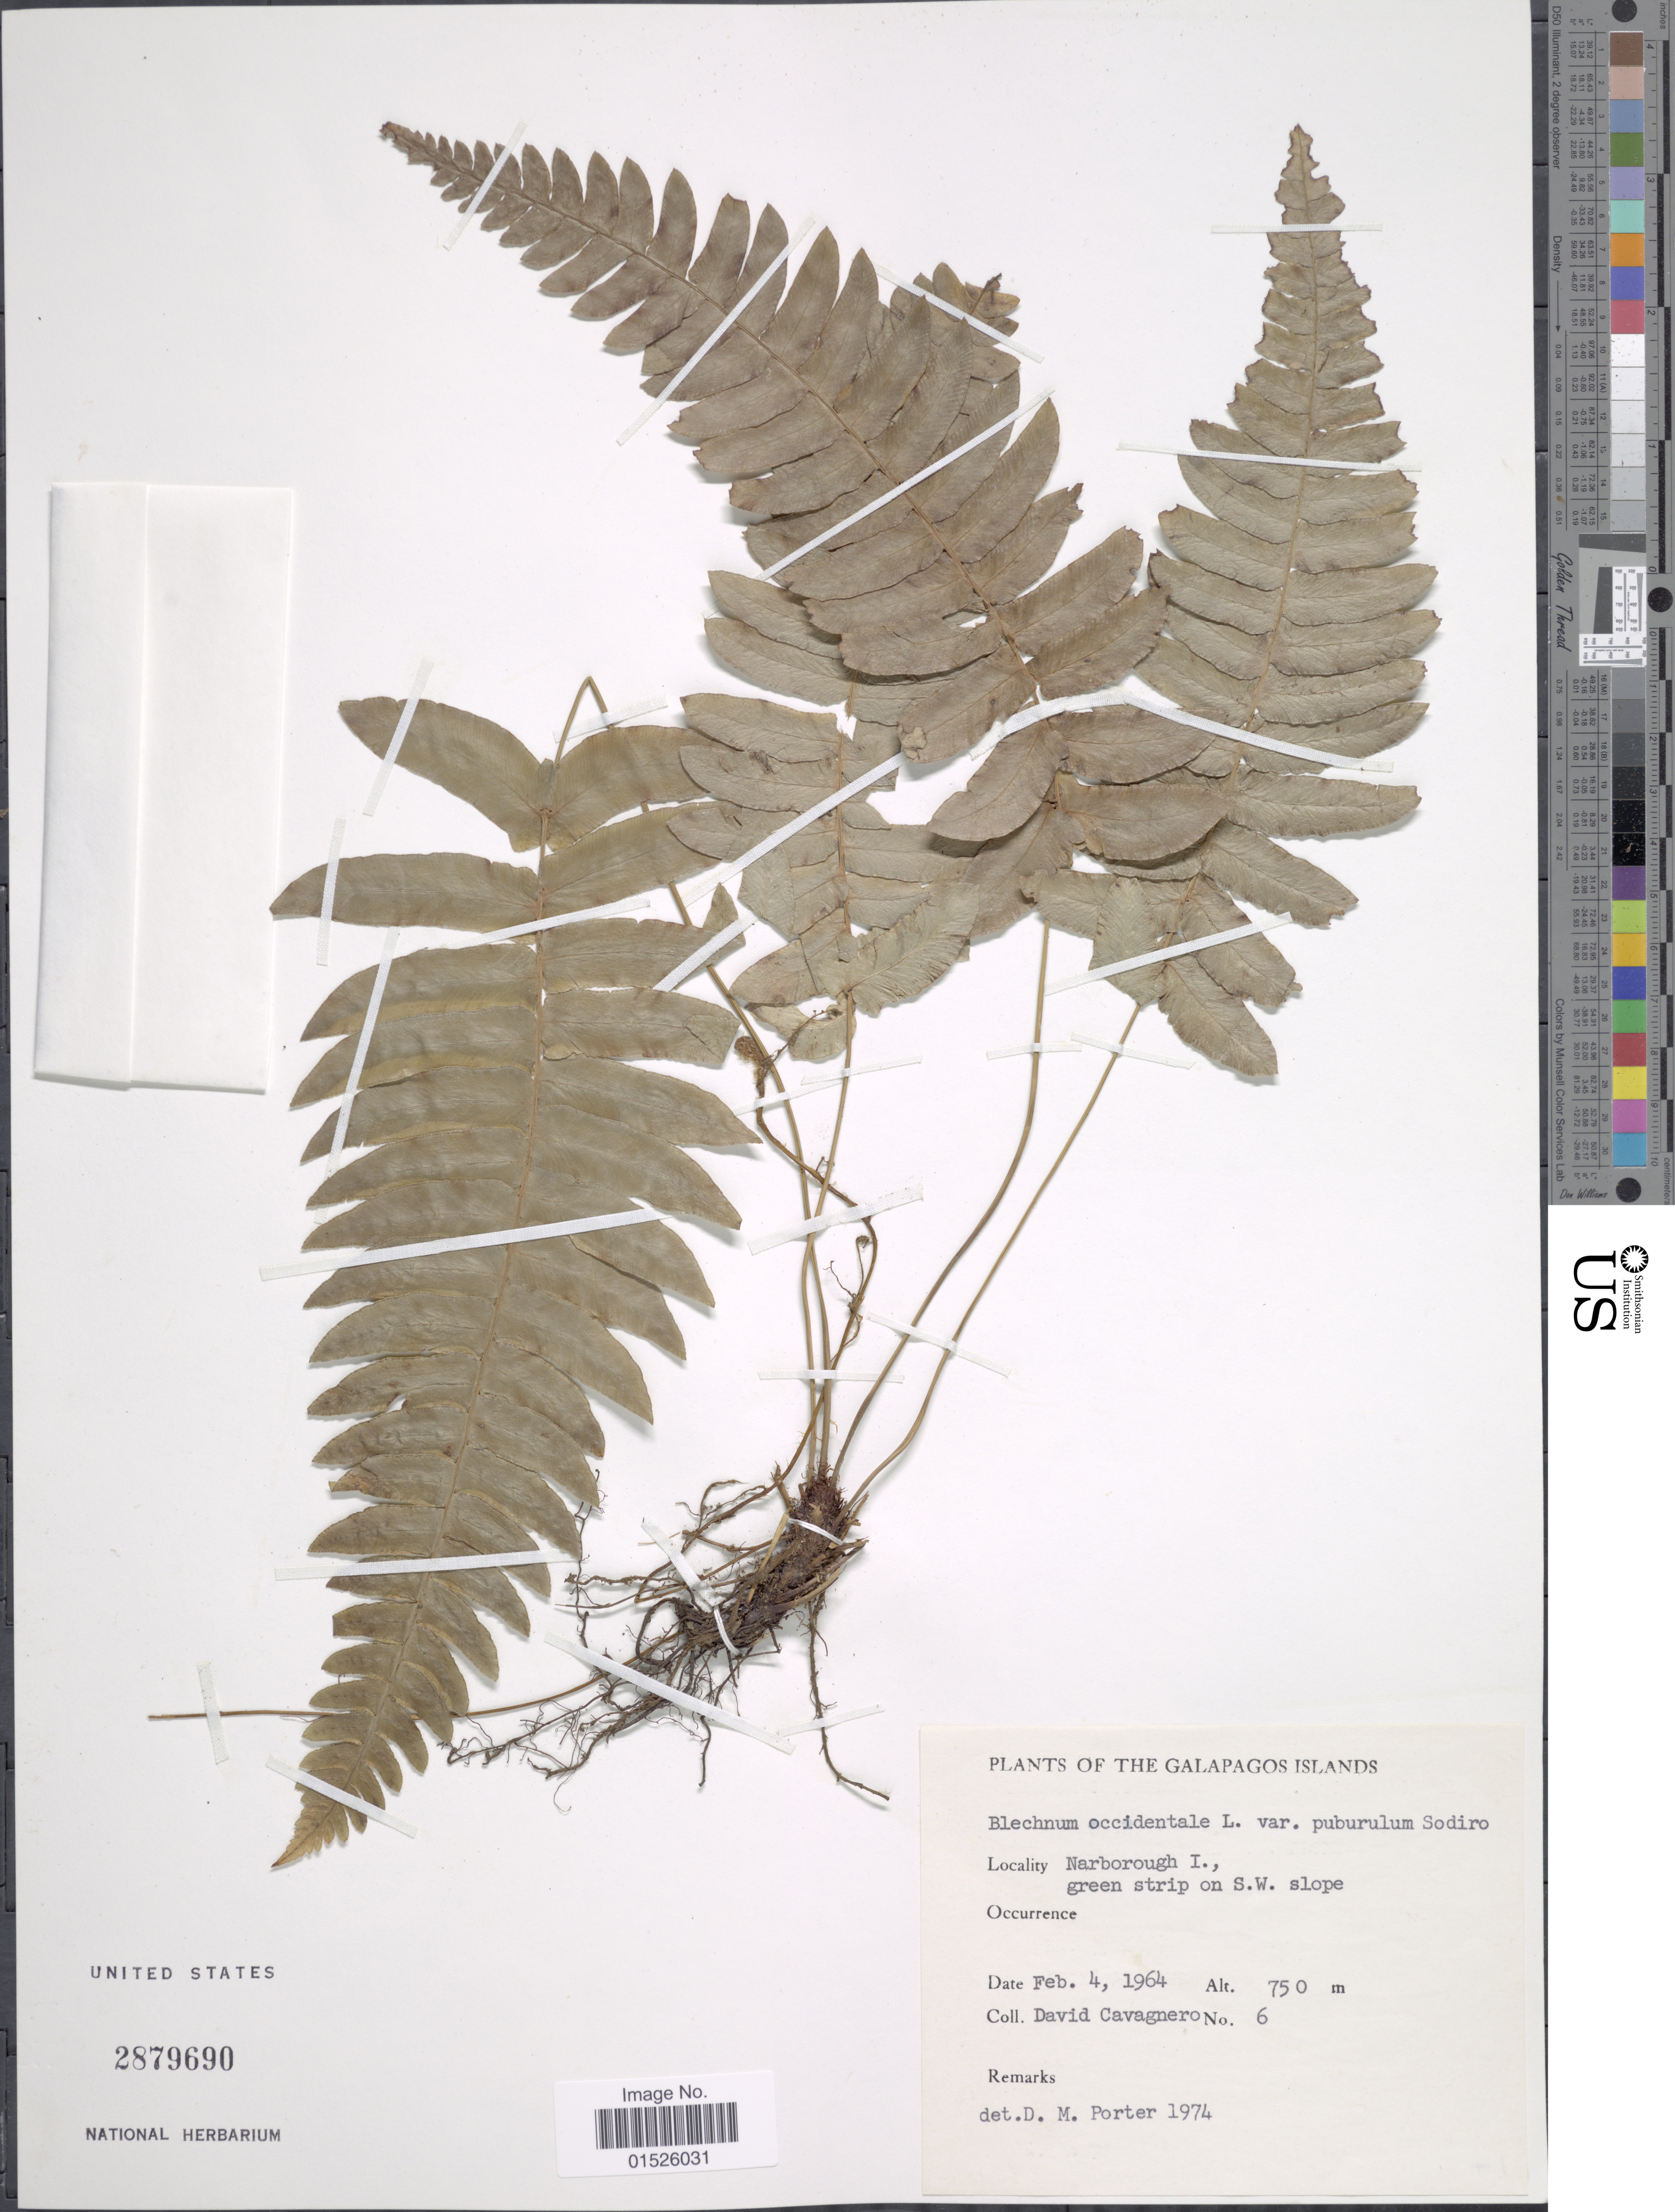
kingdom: Plantae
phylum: Tracheophyta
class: Polypodiopsida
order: Polypodiales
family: Blechnaceae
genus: Blechnum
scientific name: Blechnum glandulosum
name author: Link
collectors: D. Cavagnaro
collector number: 6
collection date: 1964-02-04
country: Ecuador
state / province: Colón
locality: Galapagos Islands, Narborough I., green strip on S.W. slope.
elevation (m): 750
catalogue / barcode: US 2879690